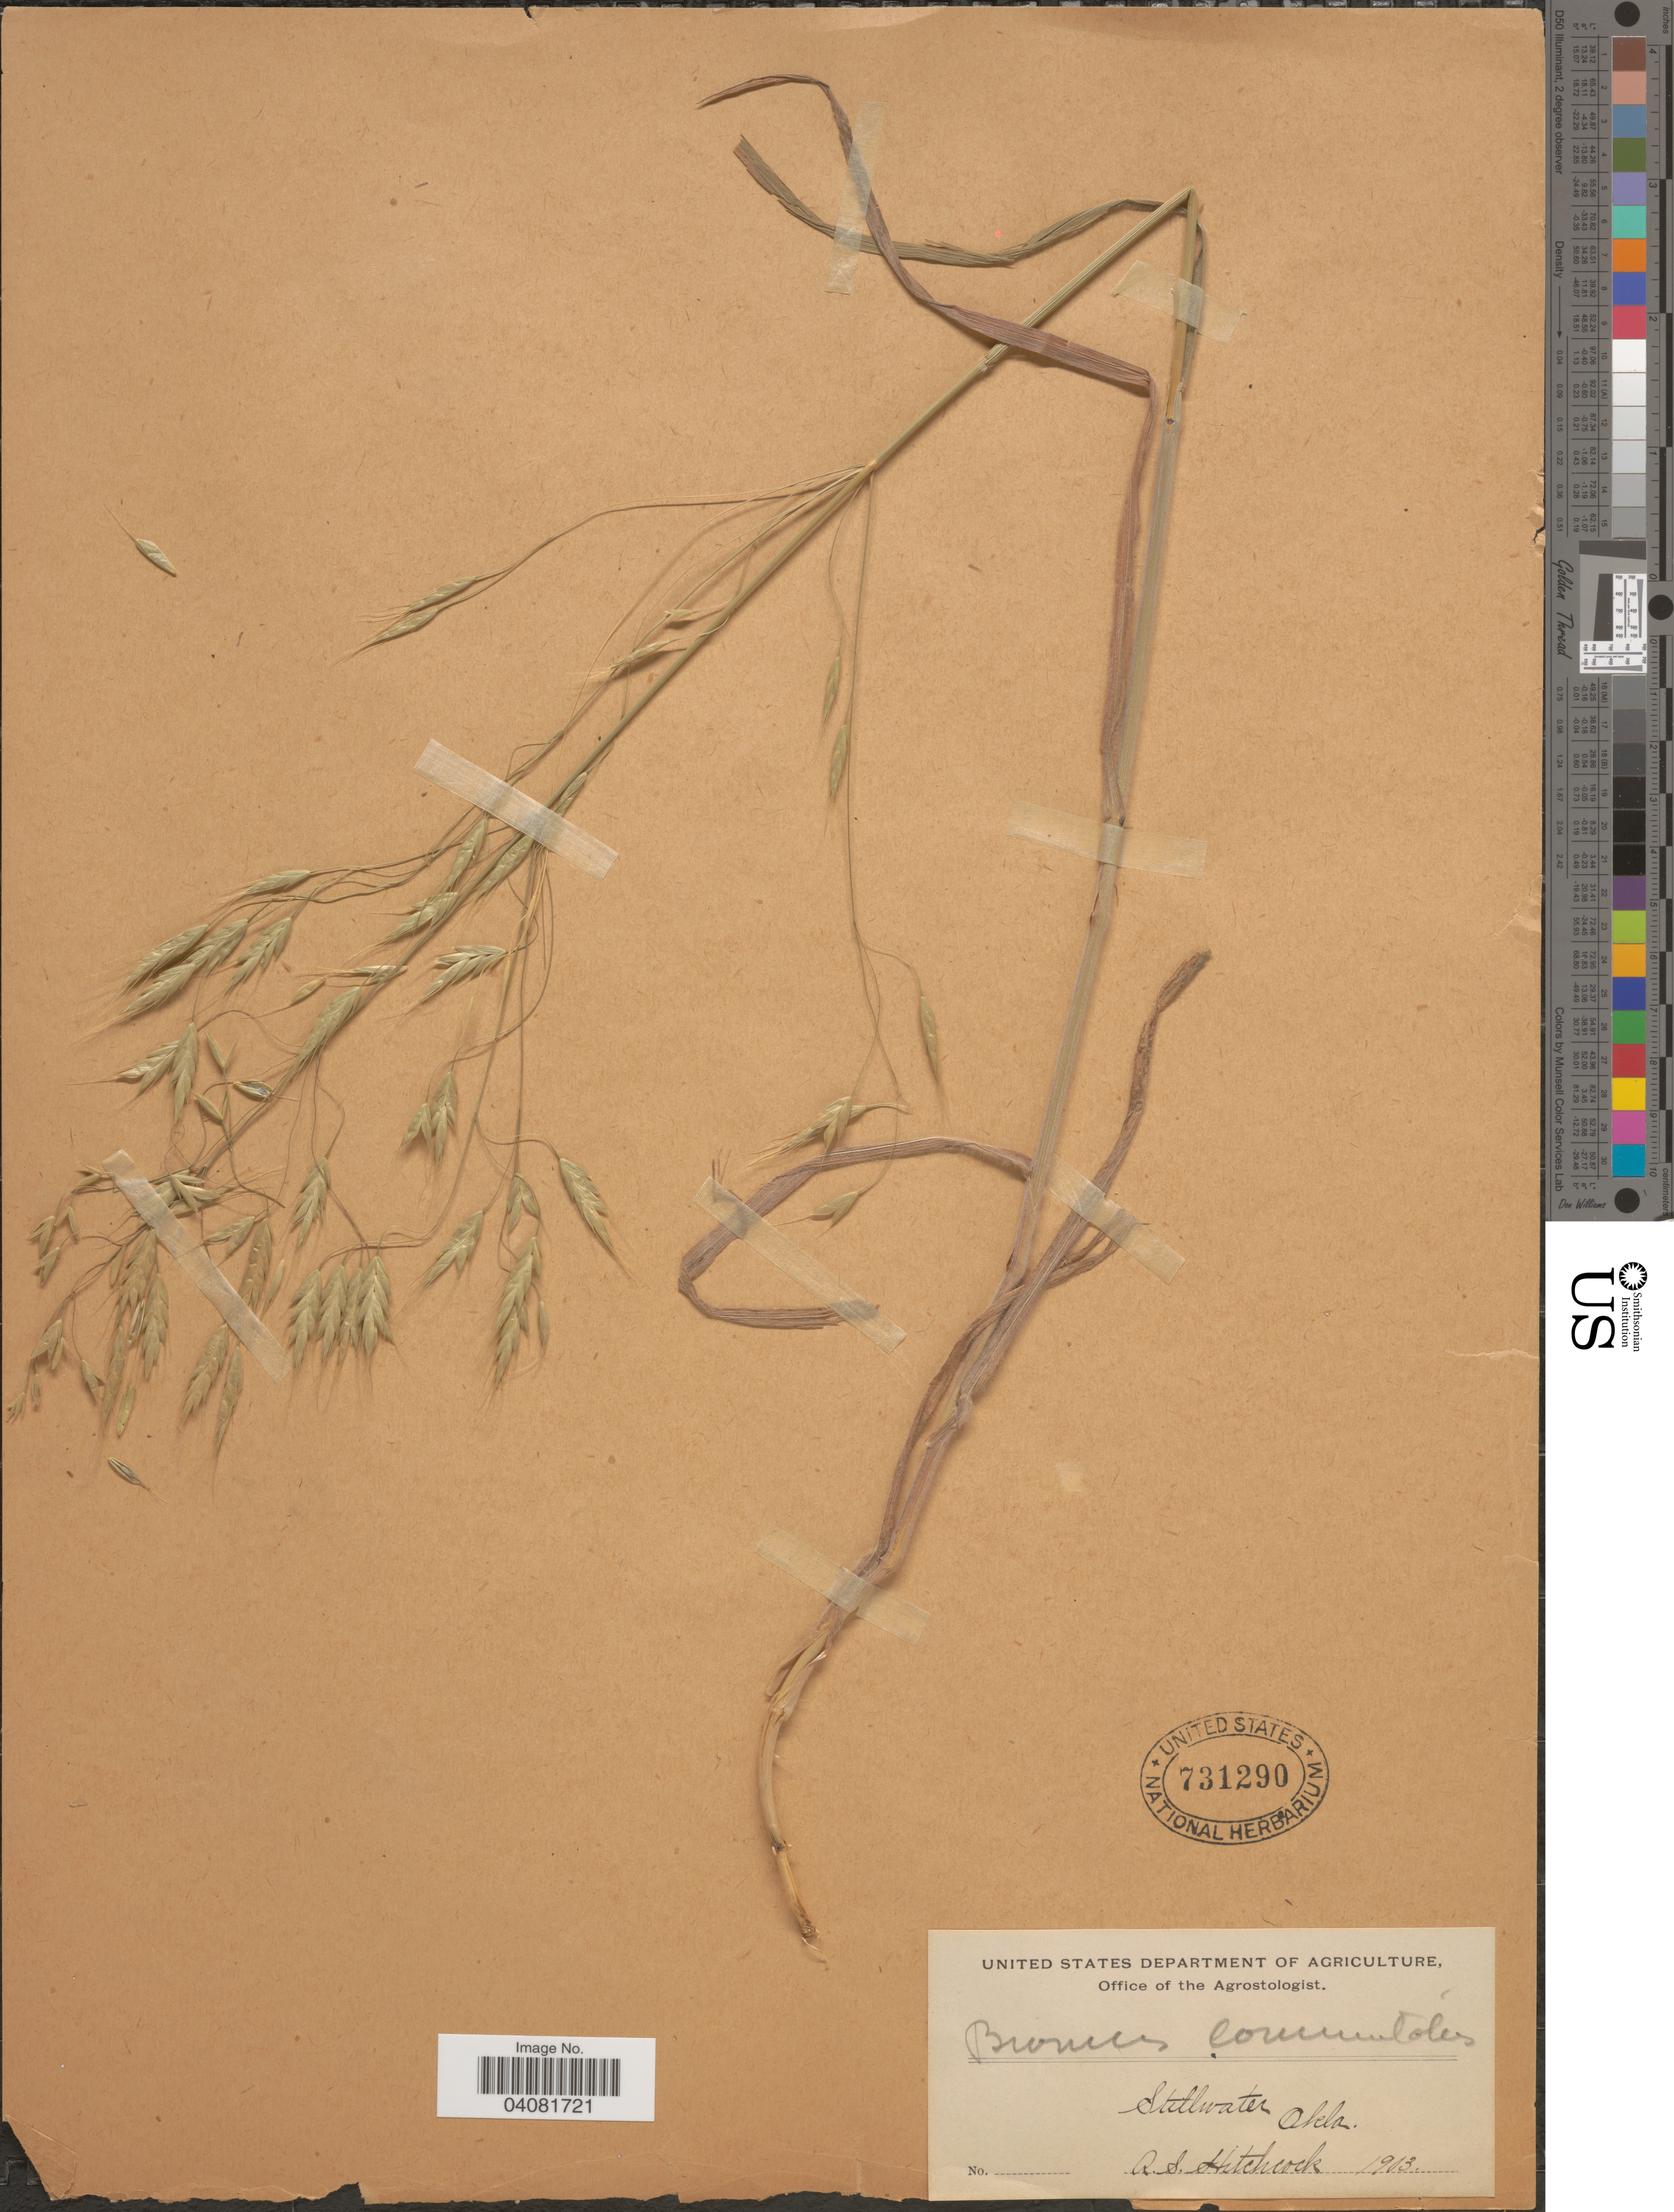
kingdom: Plantae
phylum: Tracheophyta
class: Liliopsida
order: Poales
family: Poaceae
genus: Bromus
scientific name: Bromus commutatus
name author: Schrad.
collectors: A. S. Hitchcock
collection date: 1903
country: United States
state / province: Oklahoma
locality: Stillwater.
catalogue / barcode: US 731290